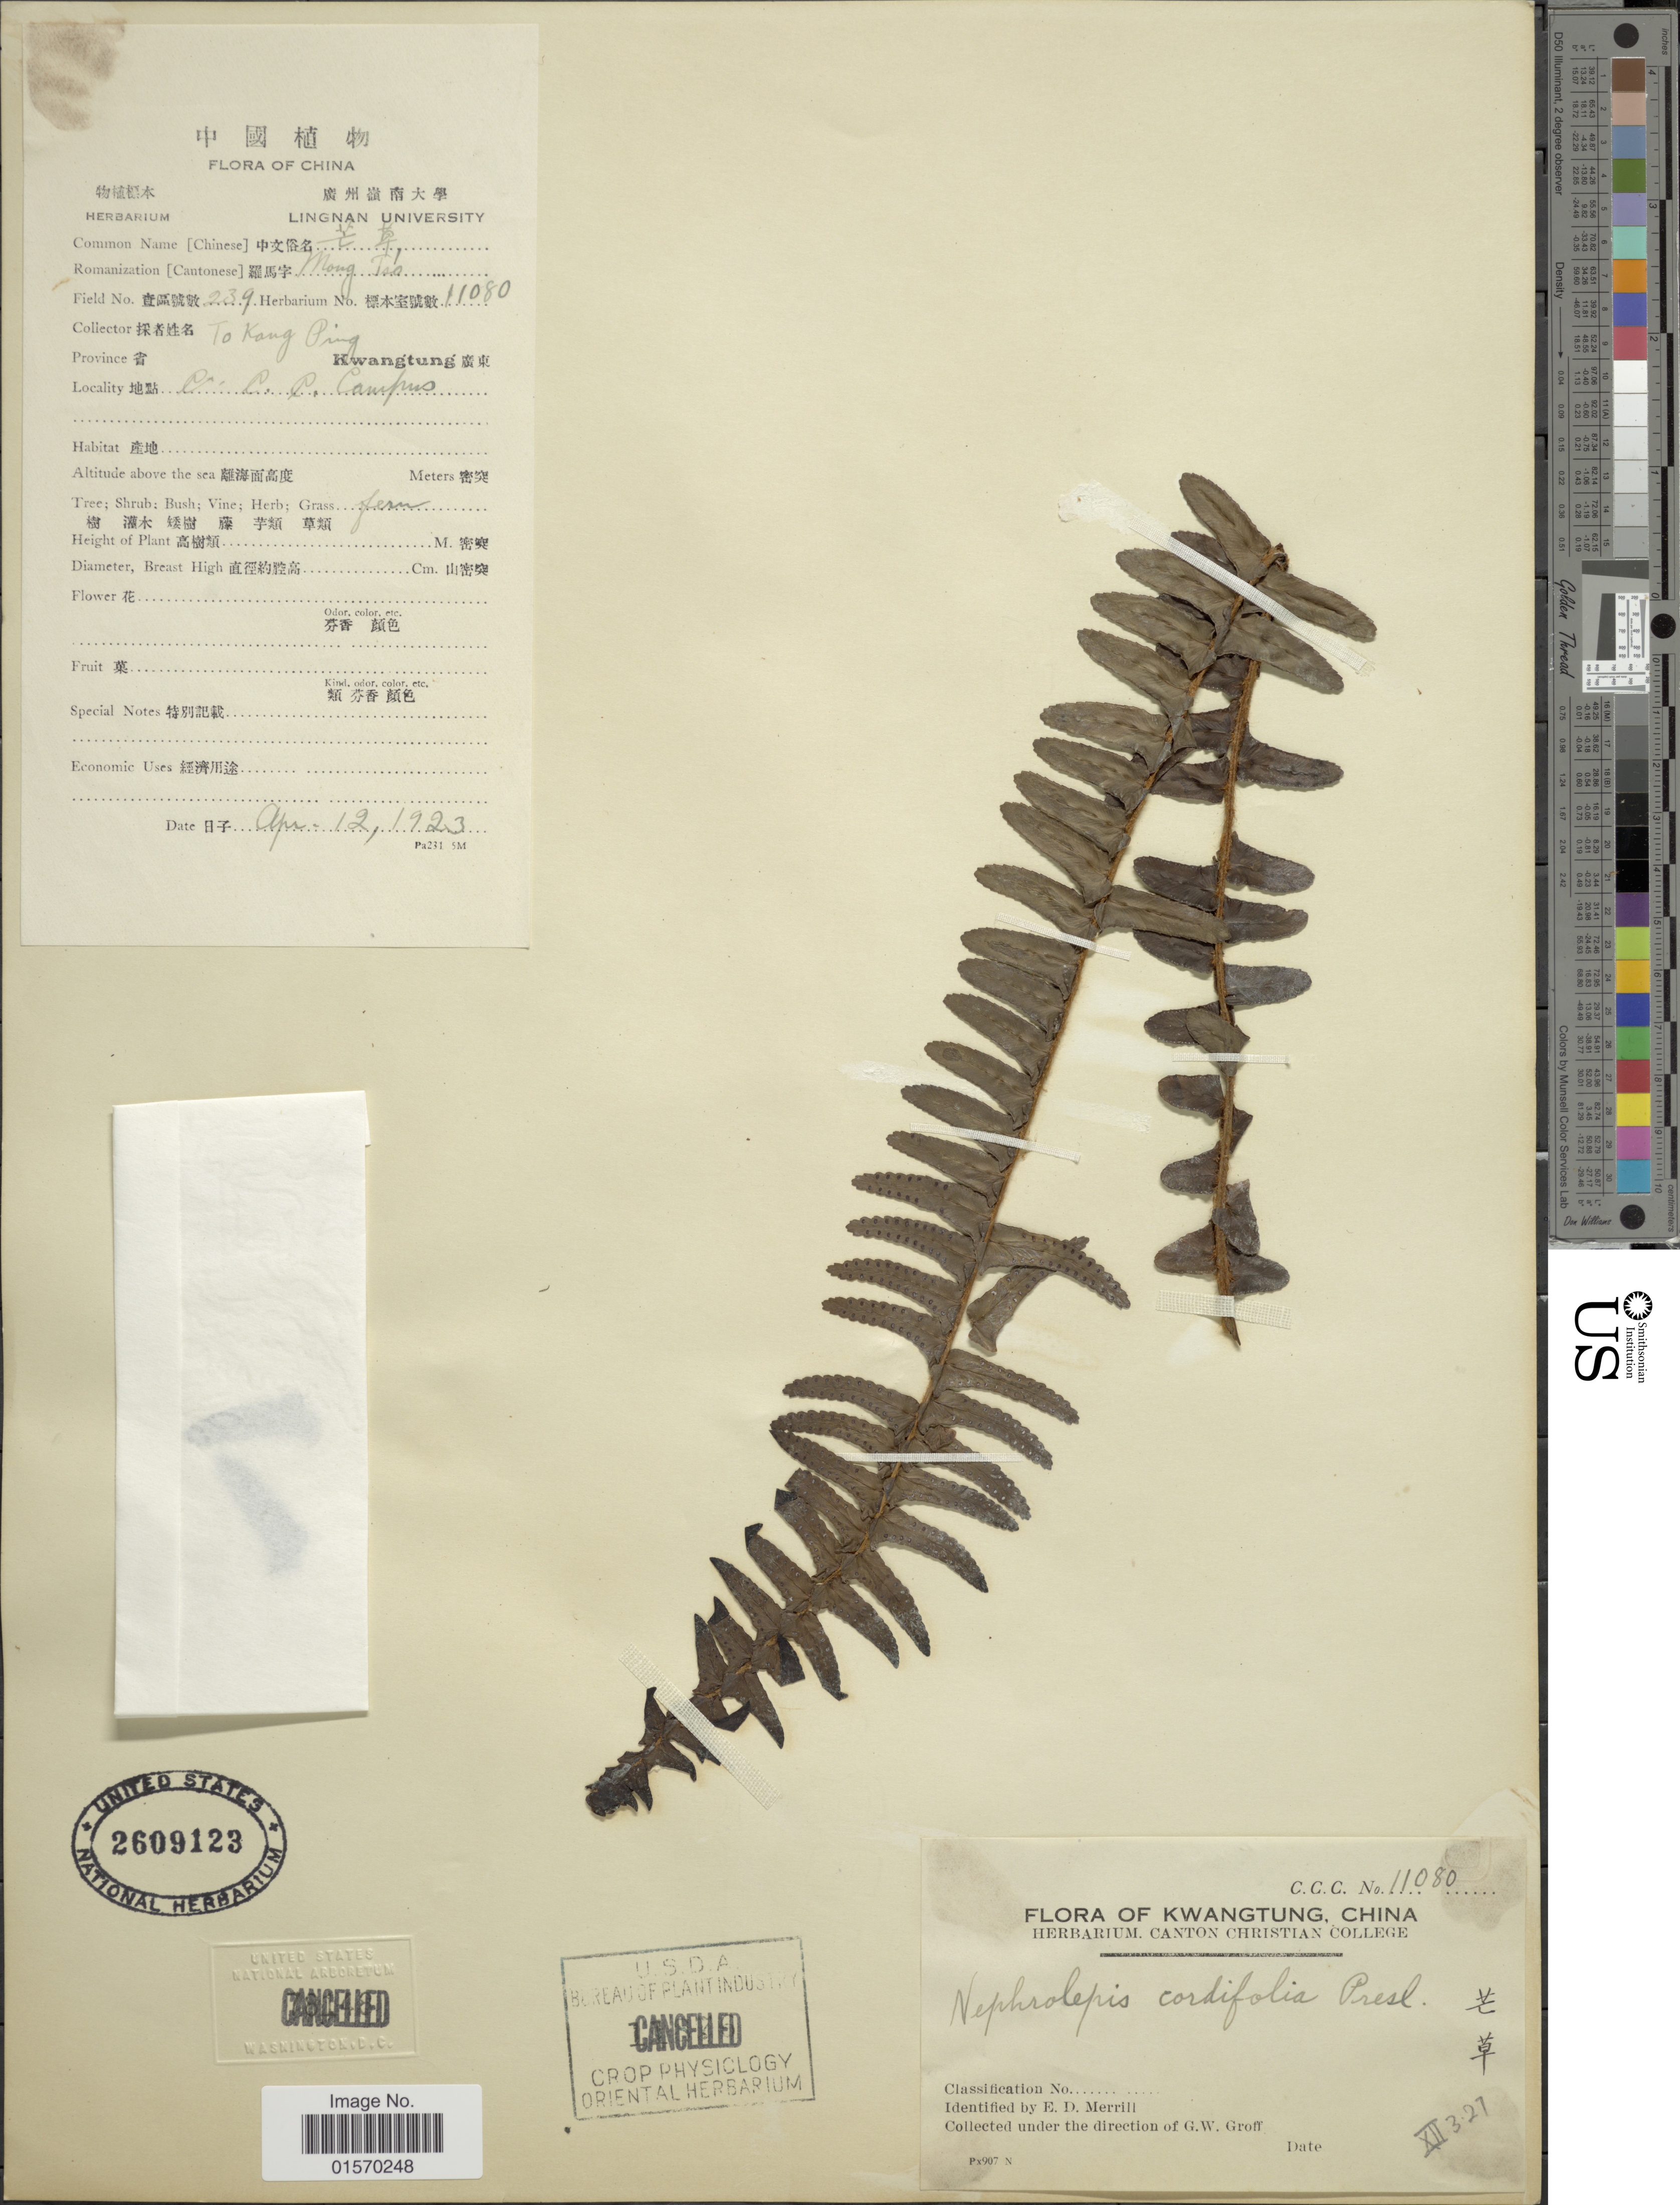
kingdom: Plantae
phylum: Tracheophyta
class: Polypodiopsida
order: Polypodiales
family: Nephrolepidaceae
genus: Nephrolepis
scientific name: Nephrolepis cordifolia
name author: (L.) C. Presl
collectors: Kang Peng To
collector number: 239/11080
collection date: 1923-04-12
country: China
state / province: Guangdong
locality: Kwangtung. C. C. C. Campus [interpreted]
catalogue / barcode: US 2609123